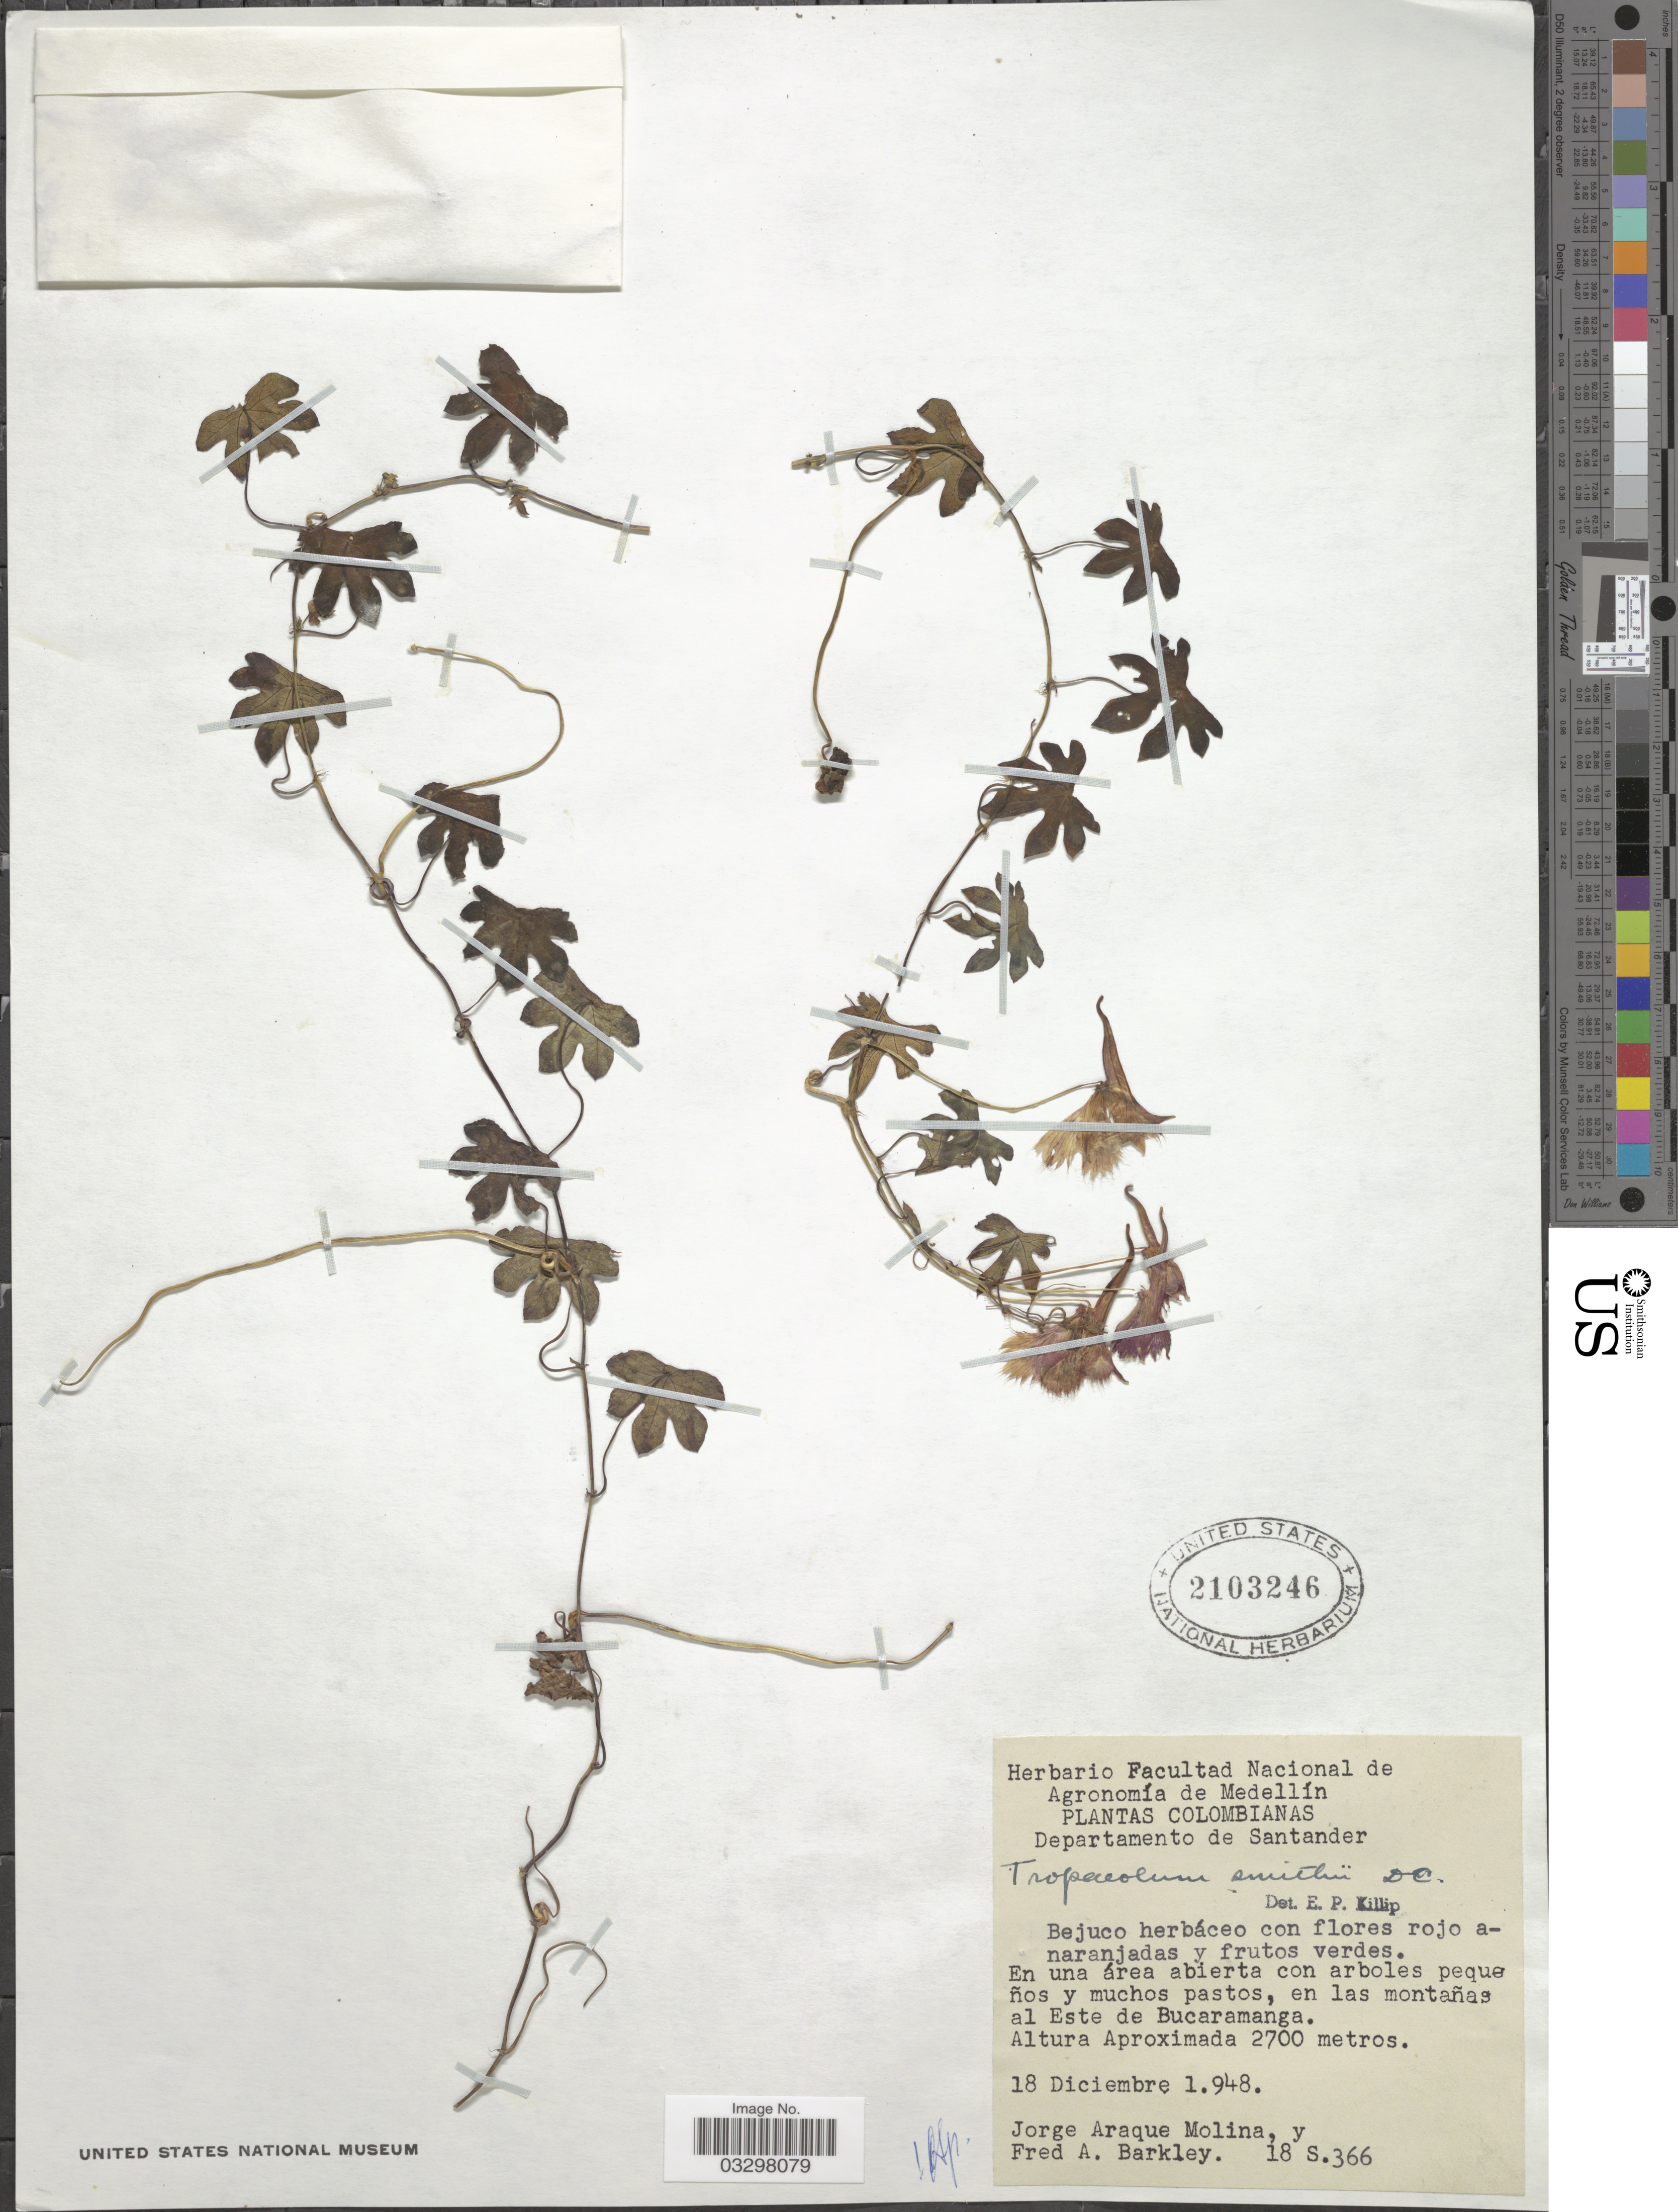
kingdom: Plantae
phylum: Tracheophyta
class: Magnoliopsida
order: Brassicales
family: Tropaeolaceae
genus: Tropaeolum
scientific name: Tropaeolum smithii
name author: DC.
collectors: J. Araque Molina & F. A. Barkley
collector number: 18S366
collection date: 1948-12-18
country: Colombia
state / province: Santander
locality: Departamento de Santander, en las montañas al Este de Bucaramanga.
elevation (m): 2700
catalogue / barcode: US 2103246